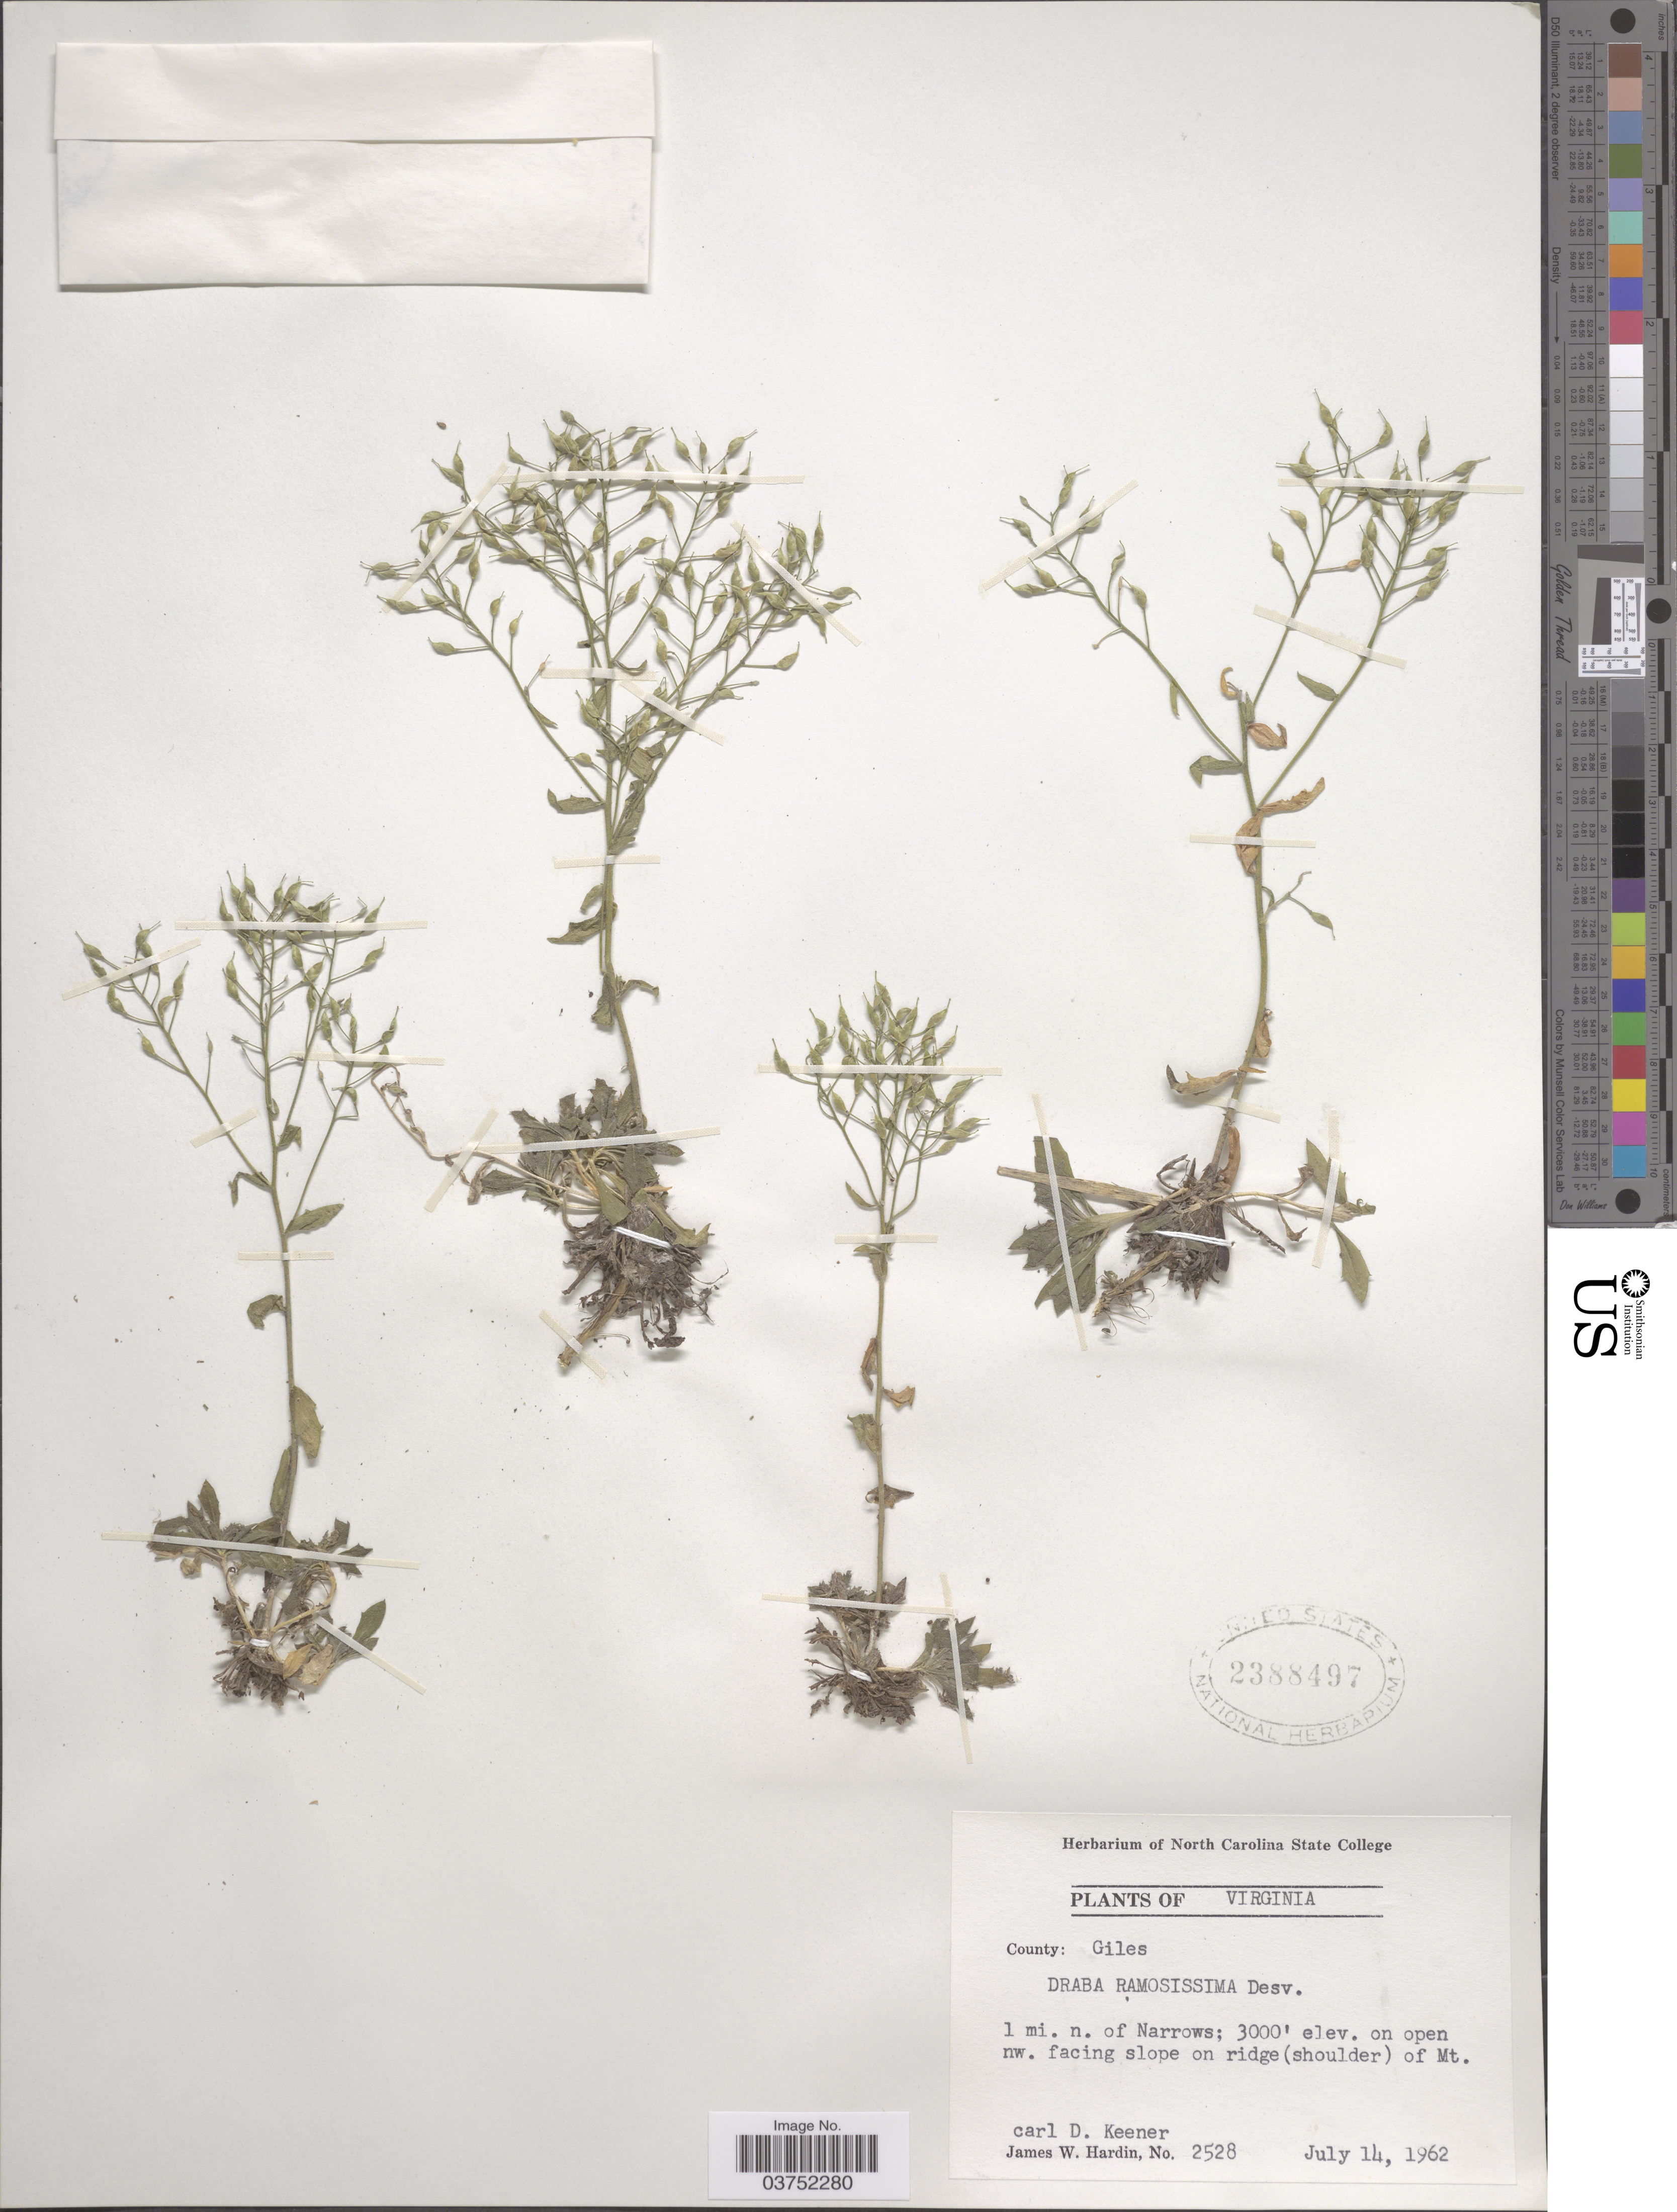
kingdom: Plantae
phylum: Tracheophyta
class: Magnoliopsida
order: Brassicales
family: Brassicaceae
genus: Draba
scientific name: Draba ramosissima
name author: Desv.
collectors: C. Keener & J. W. Hardin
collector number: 2528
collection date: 1962-07-14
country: United States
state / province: Virginia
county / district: Giles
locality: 1 mi. N of Narrows; on open NW facing slope on ridge (shoulder) of Mtn.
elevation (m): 914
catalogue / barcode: US 2388497